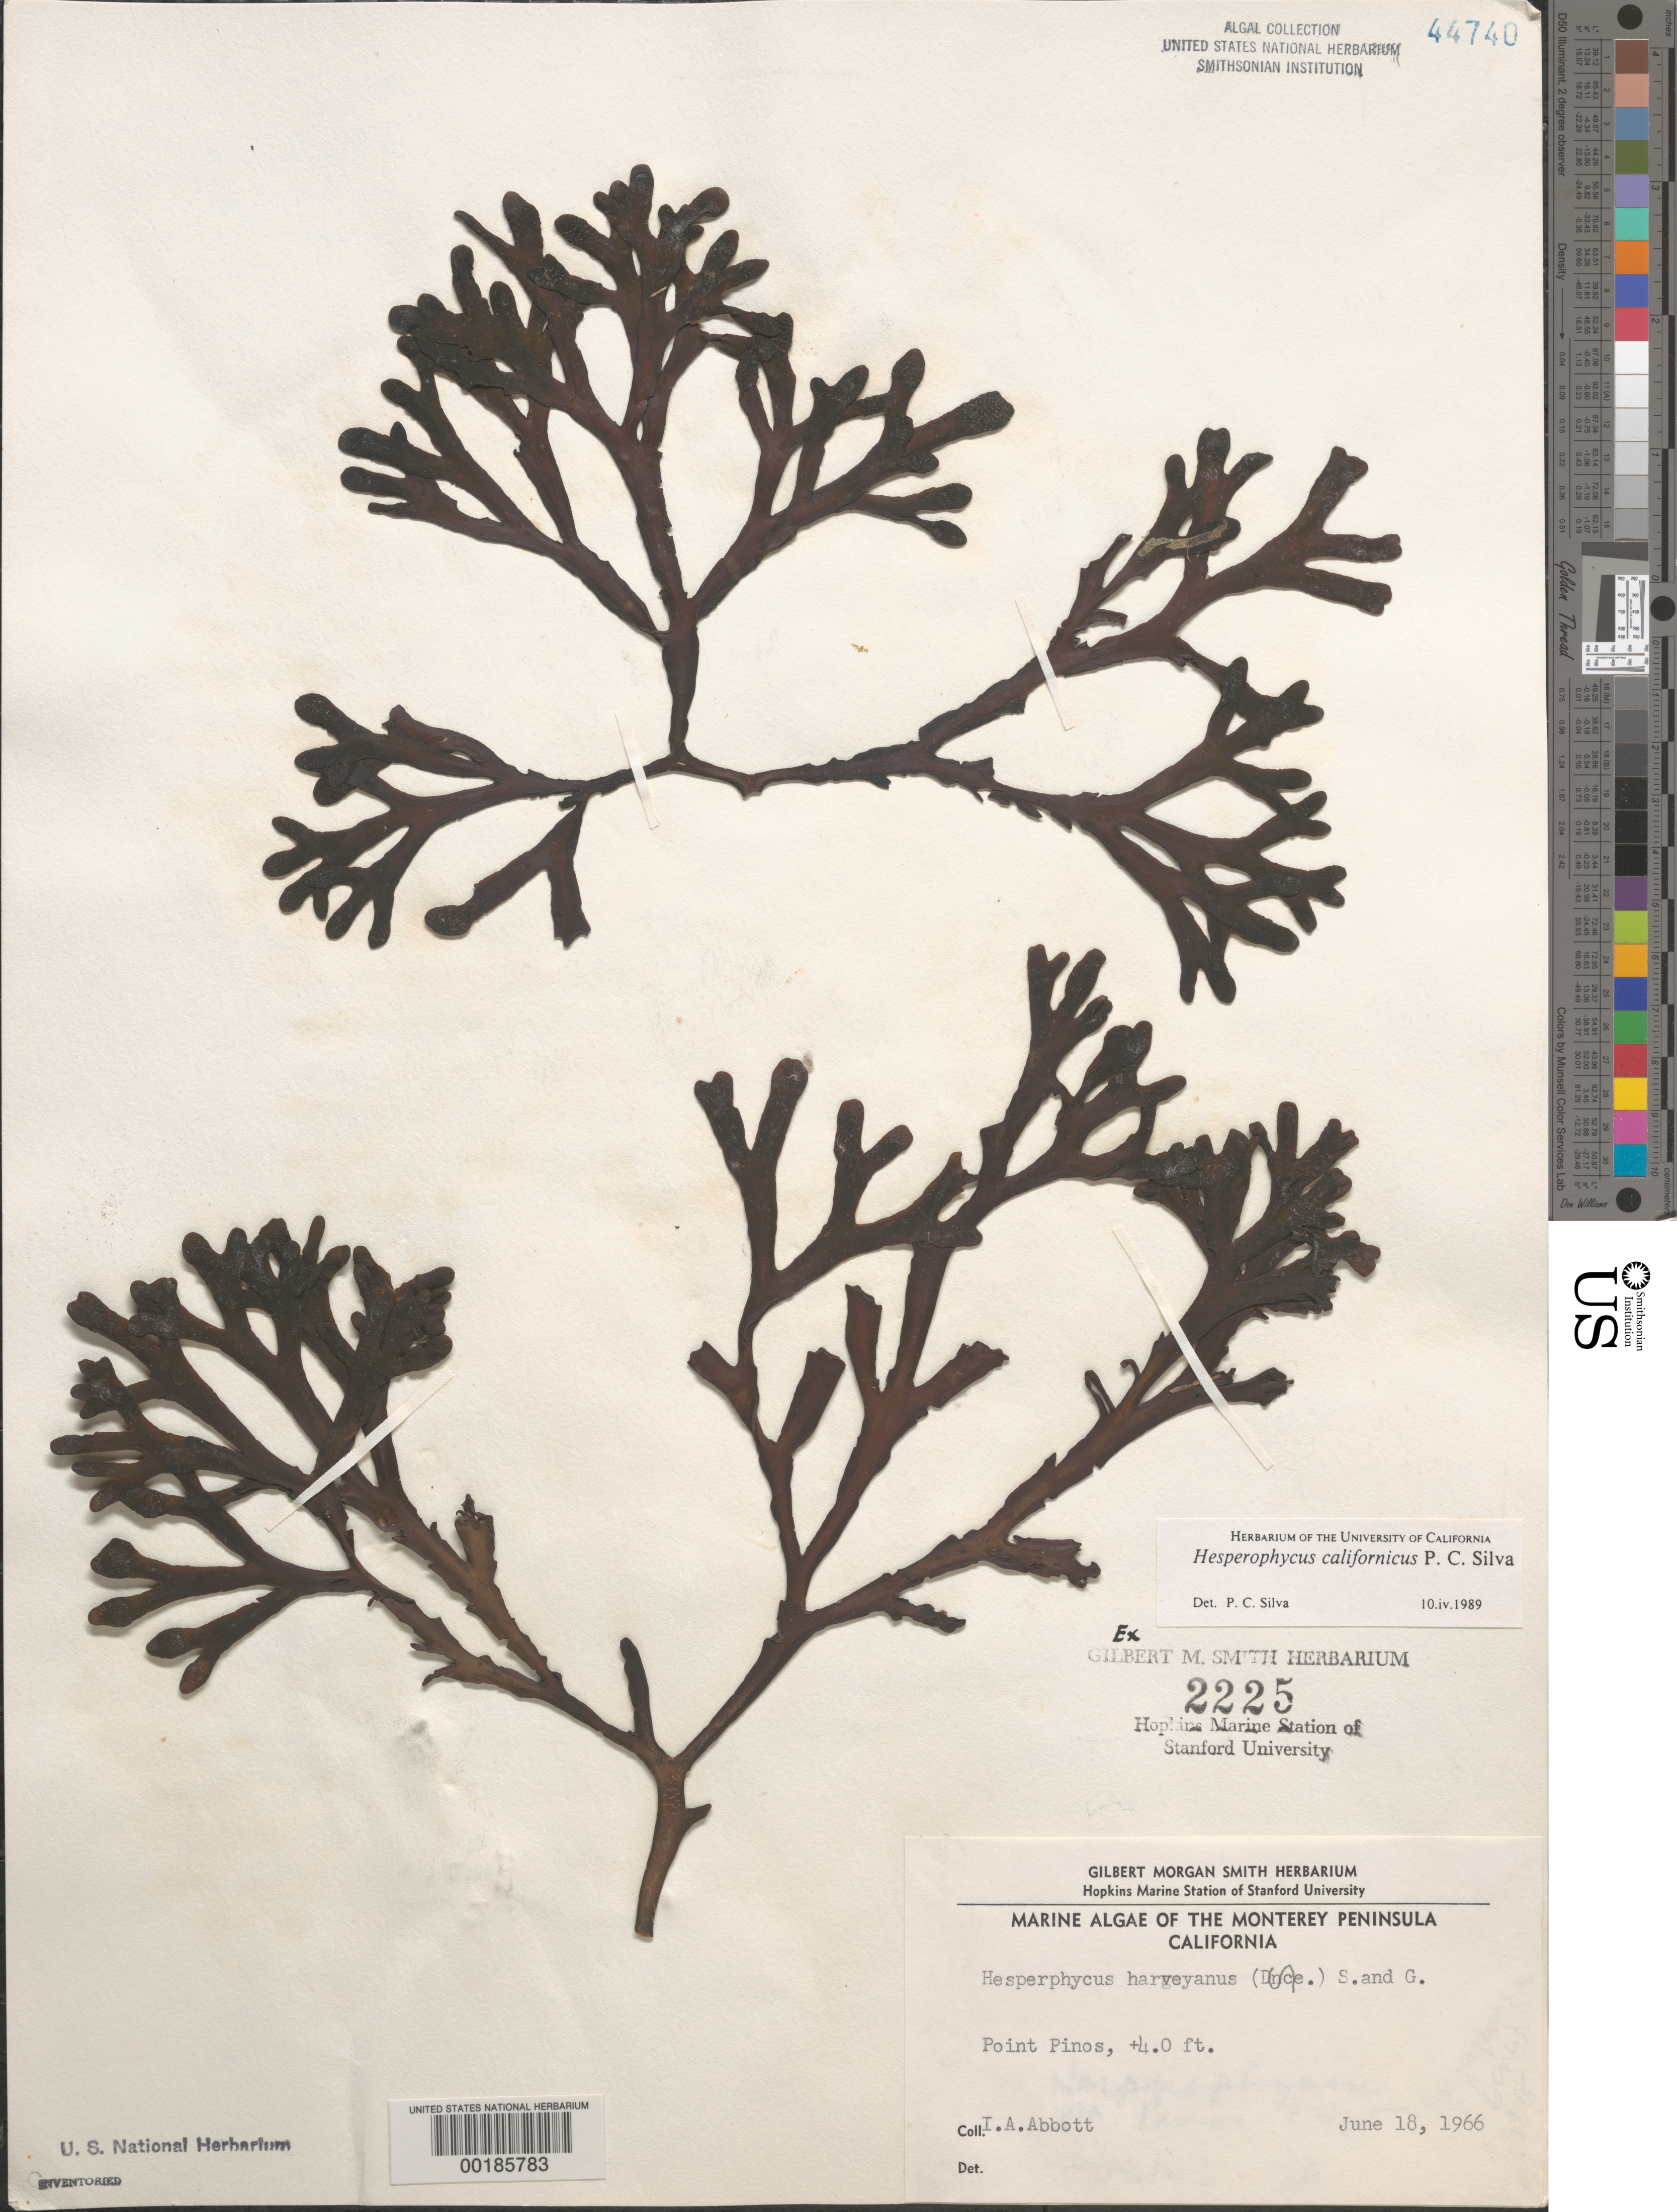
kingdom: Chromista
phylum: Ochrophyta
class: Phaeophyceae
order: Fucales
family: Fucaceae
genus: Hesperophycus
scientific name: Hesperophycus californicus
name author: P.C. Silva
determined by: Silva, P. C.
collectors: I. A. Abbott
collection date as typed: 18 Jun 1966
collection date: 1966-06-18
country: United States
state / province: California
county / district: Monterey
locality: Point Pinos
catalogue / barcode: US 44740